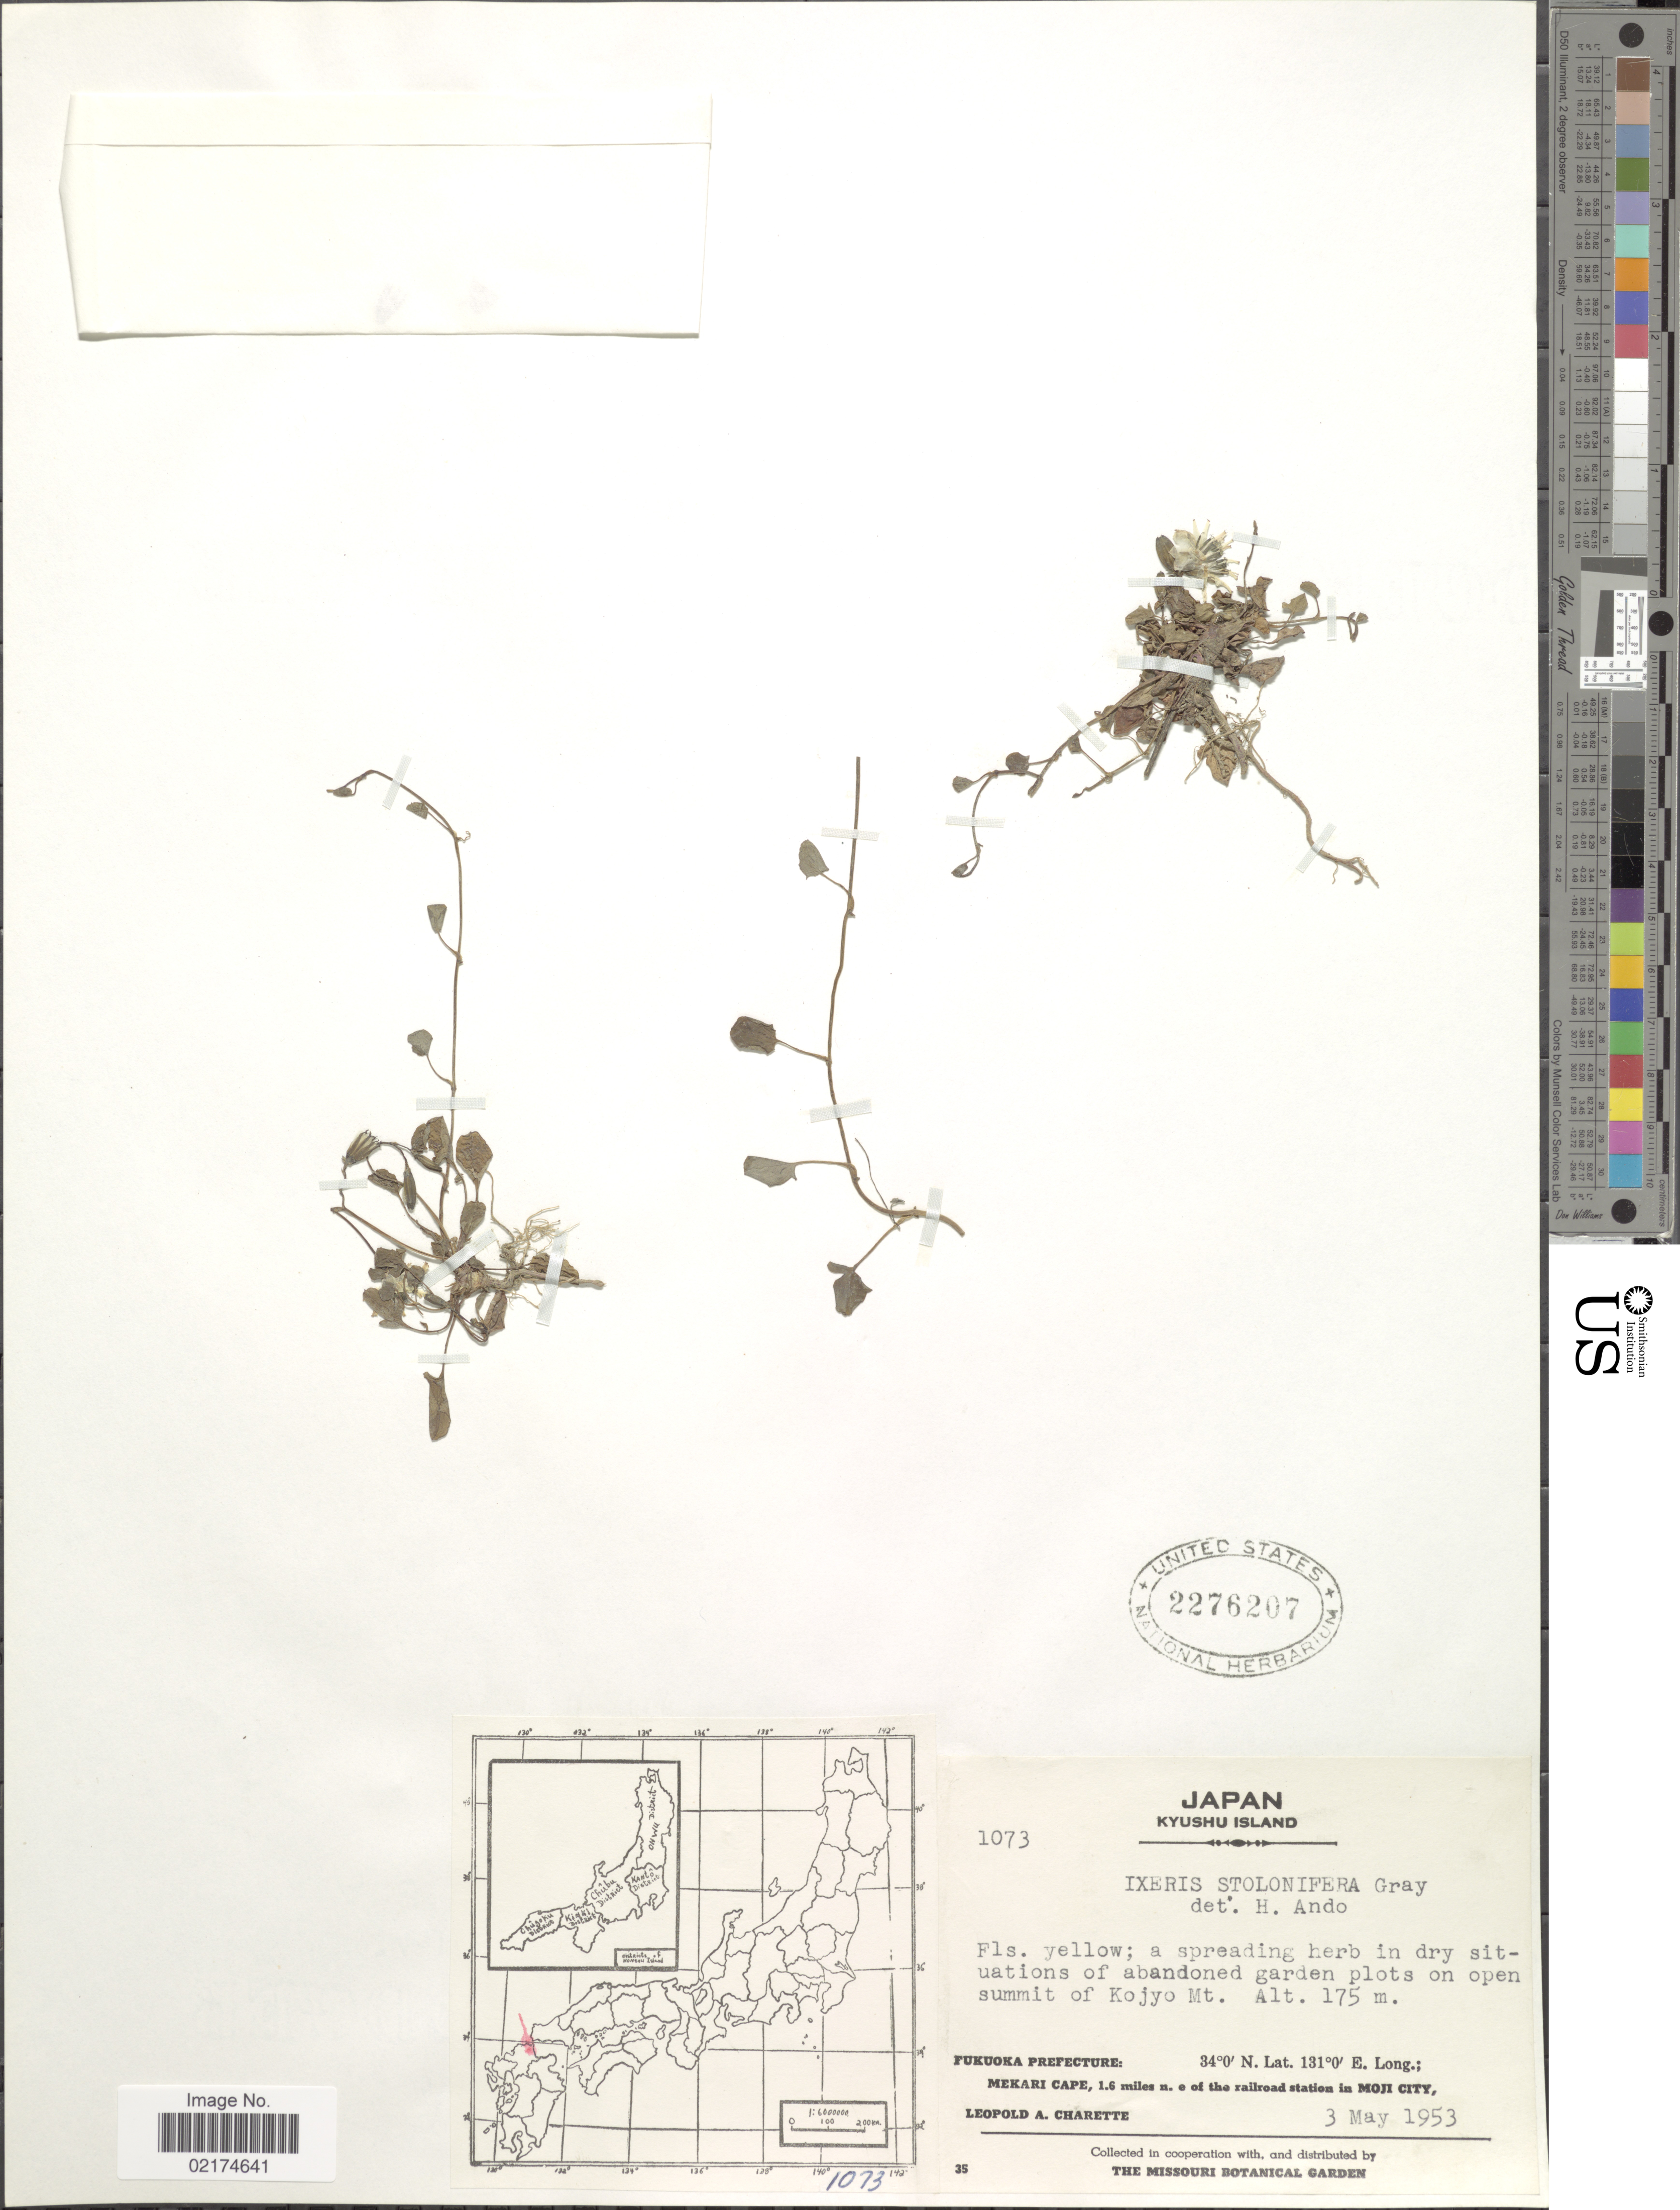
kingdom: Plantae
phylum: Tracheophyta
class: Magnoliopsida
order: Asterales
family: Asteraceae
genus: Ixeris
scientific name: Ixeris stolonifera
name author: A. Gray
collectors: L. A. Charette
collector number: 1073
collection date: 1953-05-03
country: Japan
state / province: Hukuoka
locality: Kyushu Island, Kojyo Mt., Fukuoka Prefecture, Mekari Cape, 1.6 miles n.e. of the railroad station is Moji City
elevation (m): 175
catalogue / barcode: US 2276207